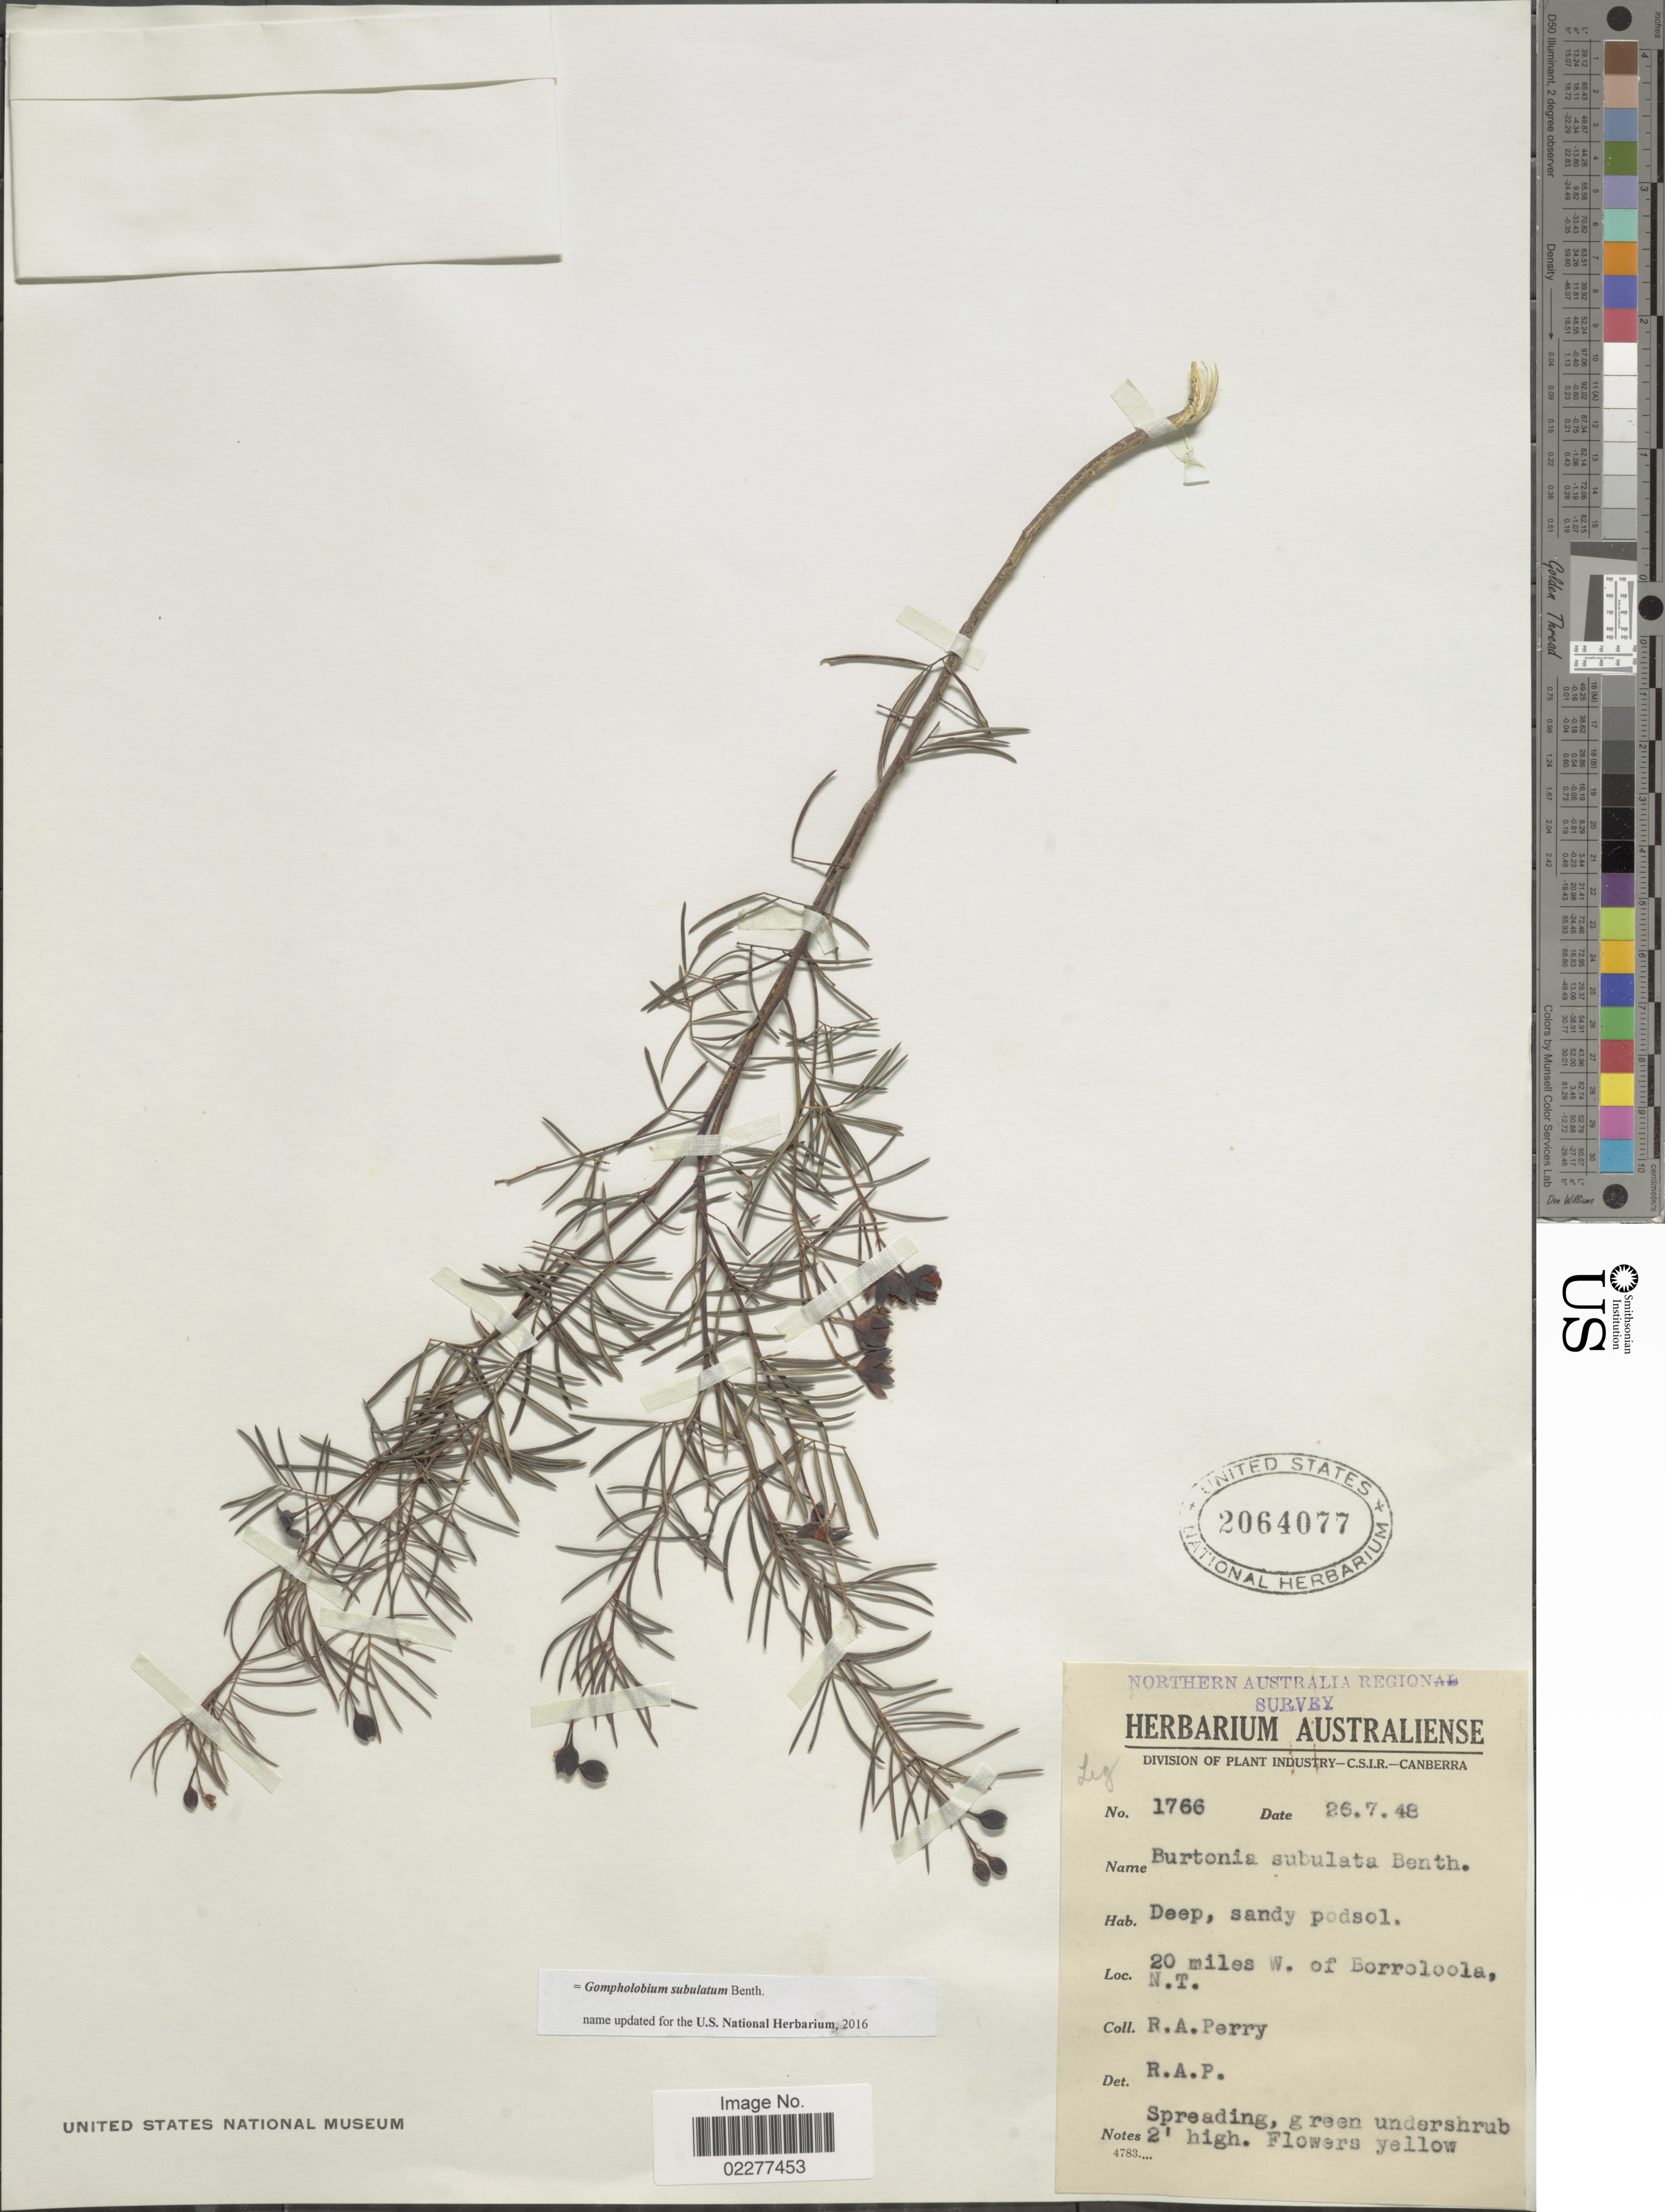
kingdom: Plantae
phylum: Tracheophyta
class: Magnoliopsida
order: Fabales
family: Fabaceae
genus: Gompholobium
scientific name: Gompholobium subulatum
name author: Benth.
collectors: A. Perry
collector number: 1766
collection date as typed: Transcribed d/m/y: 26/7/48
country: Australia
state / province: Northern Territory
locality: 20 miles W. of Borroloola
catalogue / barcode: US 2064077